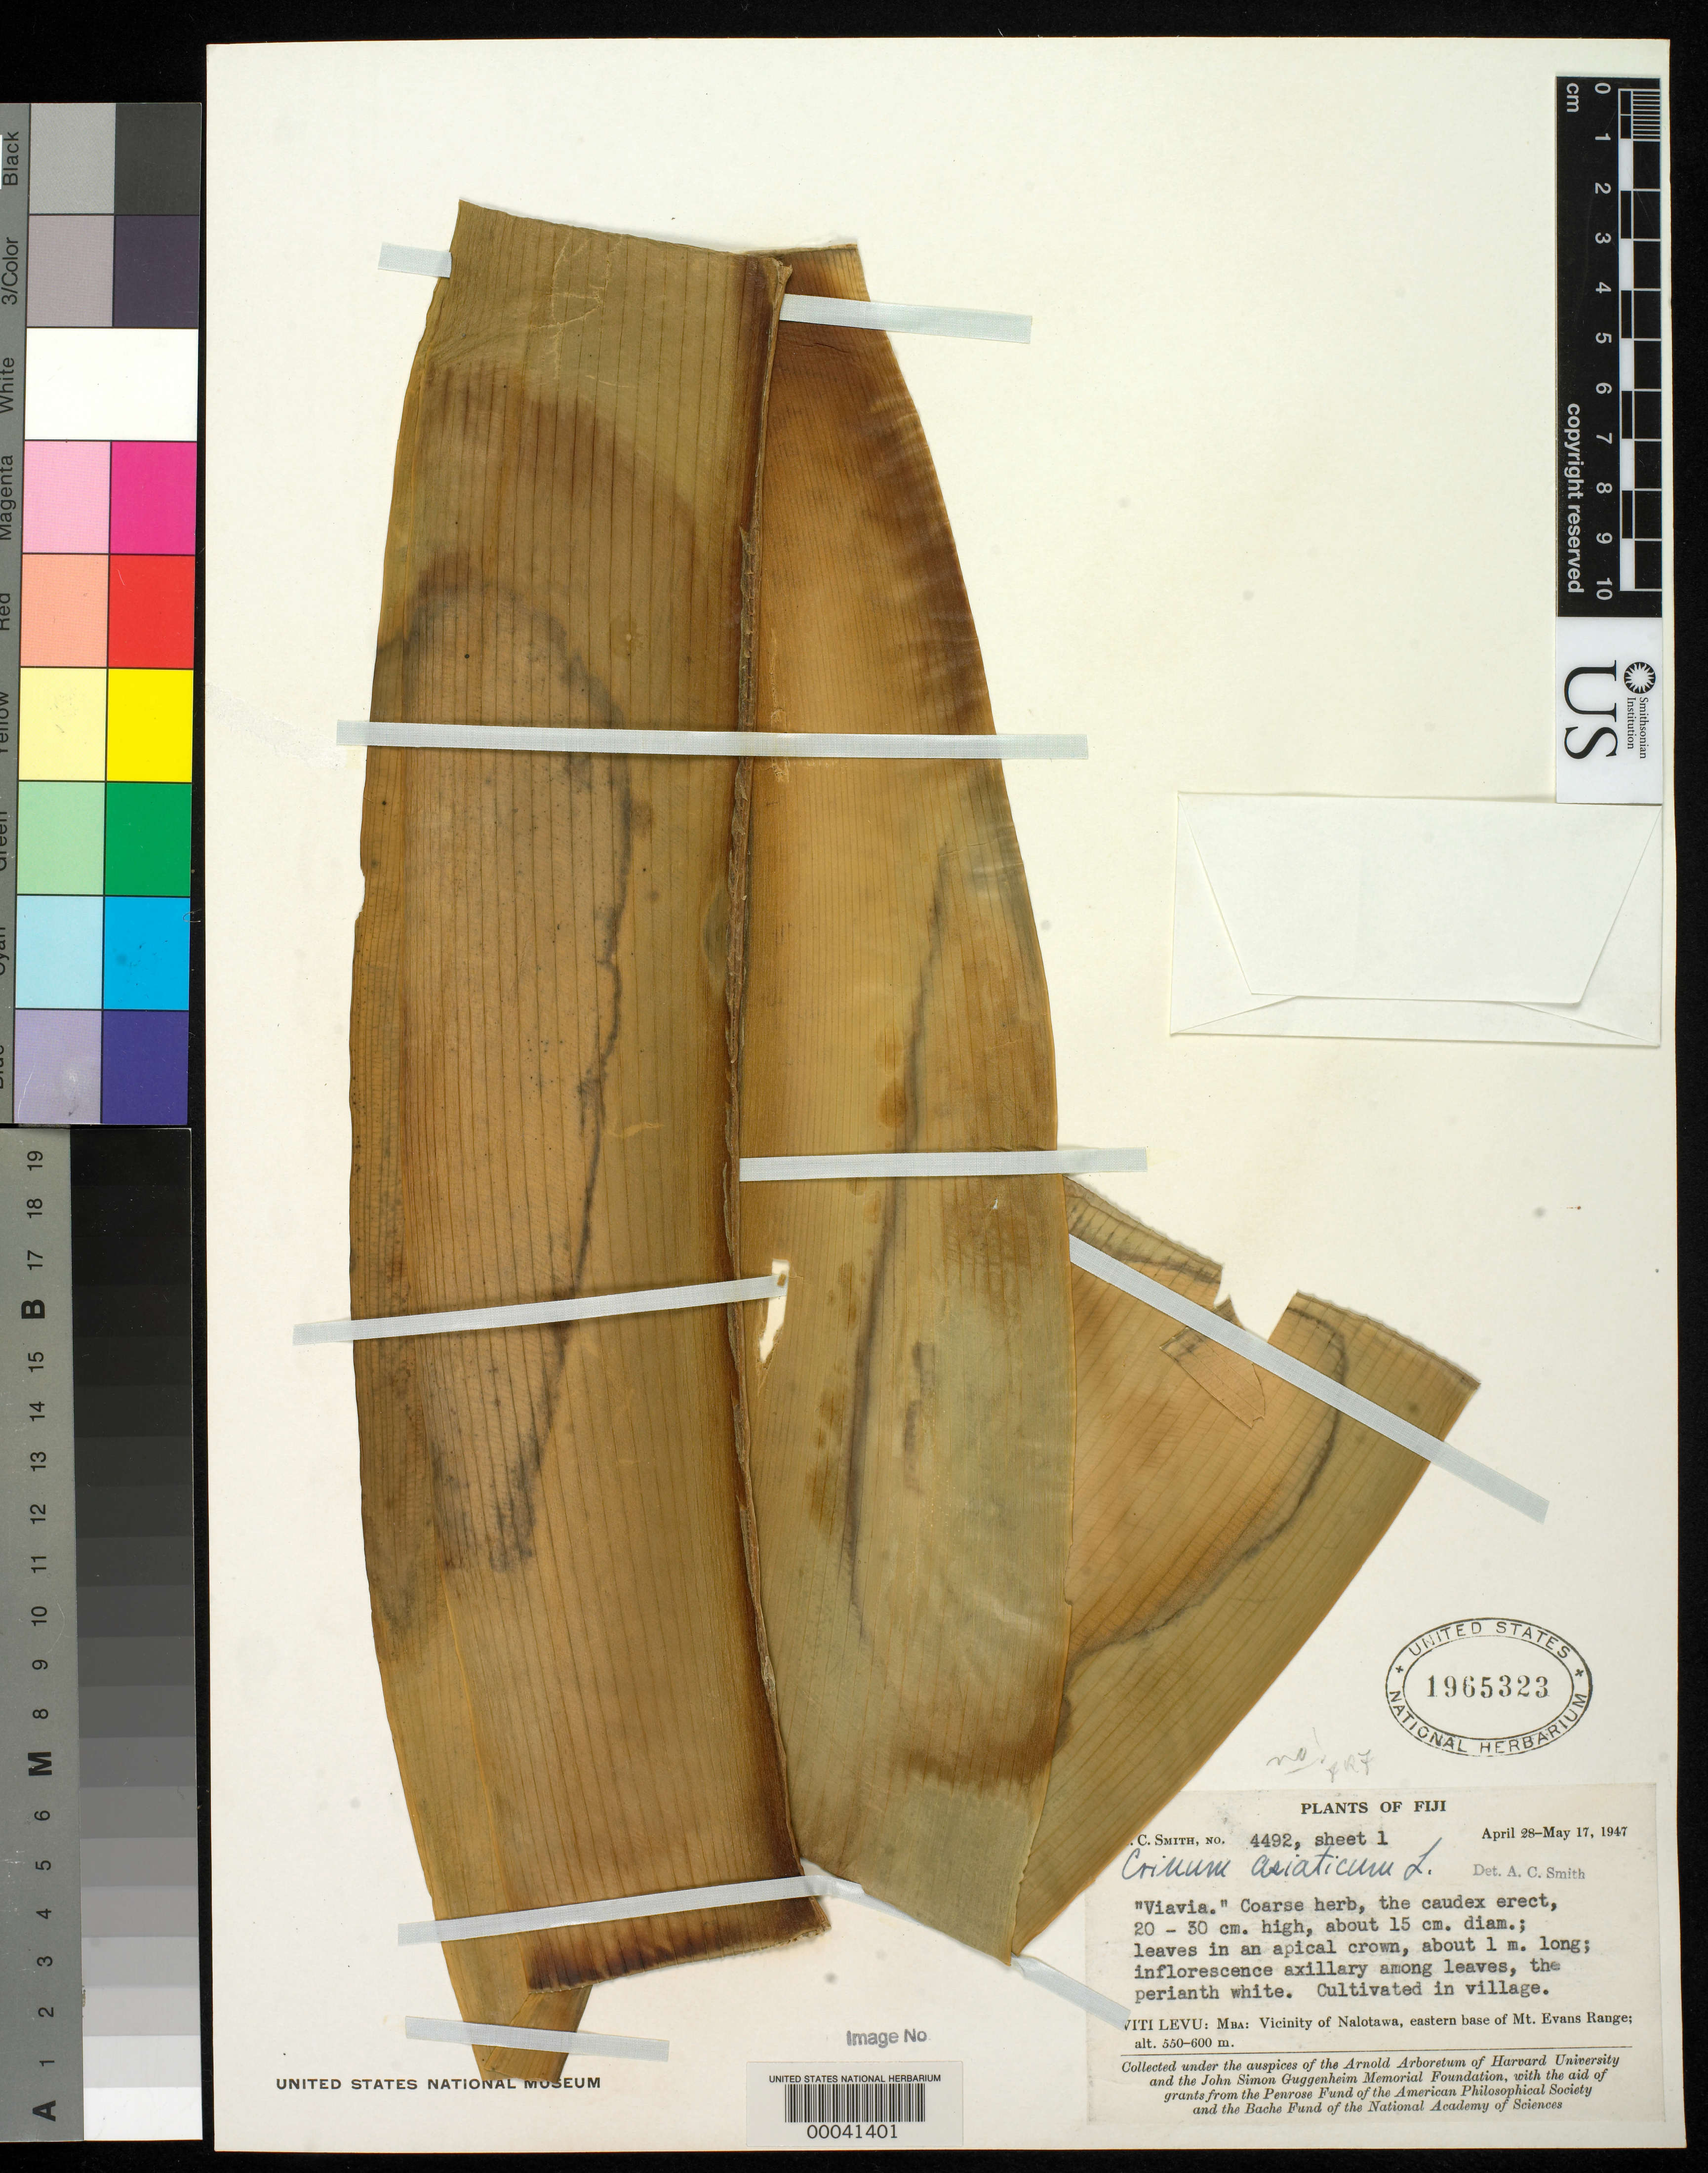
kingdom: Plantae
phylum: Tracheophyta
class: Liliopsida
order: Asparagales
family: Amaryllidaceae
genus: Crinum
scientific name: Crinum asiaticum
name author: L.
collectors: A. C. Smith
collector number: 4492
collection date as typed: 28 Apr 1947 to 17 May 1947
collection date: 1947-04-28/1947-05-17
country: Fiji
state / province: Western Division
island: Viti Levu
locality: Mba Prov., vicinity of nalotawa, e base of mt. evans range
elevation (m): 550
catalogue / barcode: US 1965323